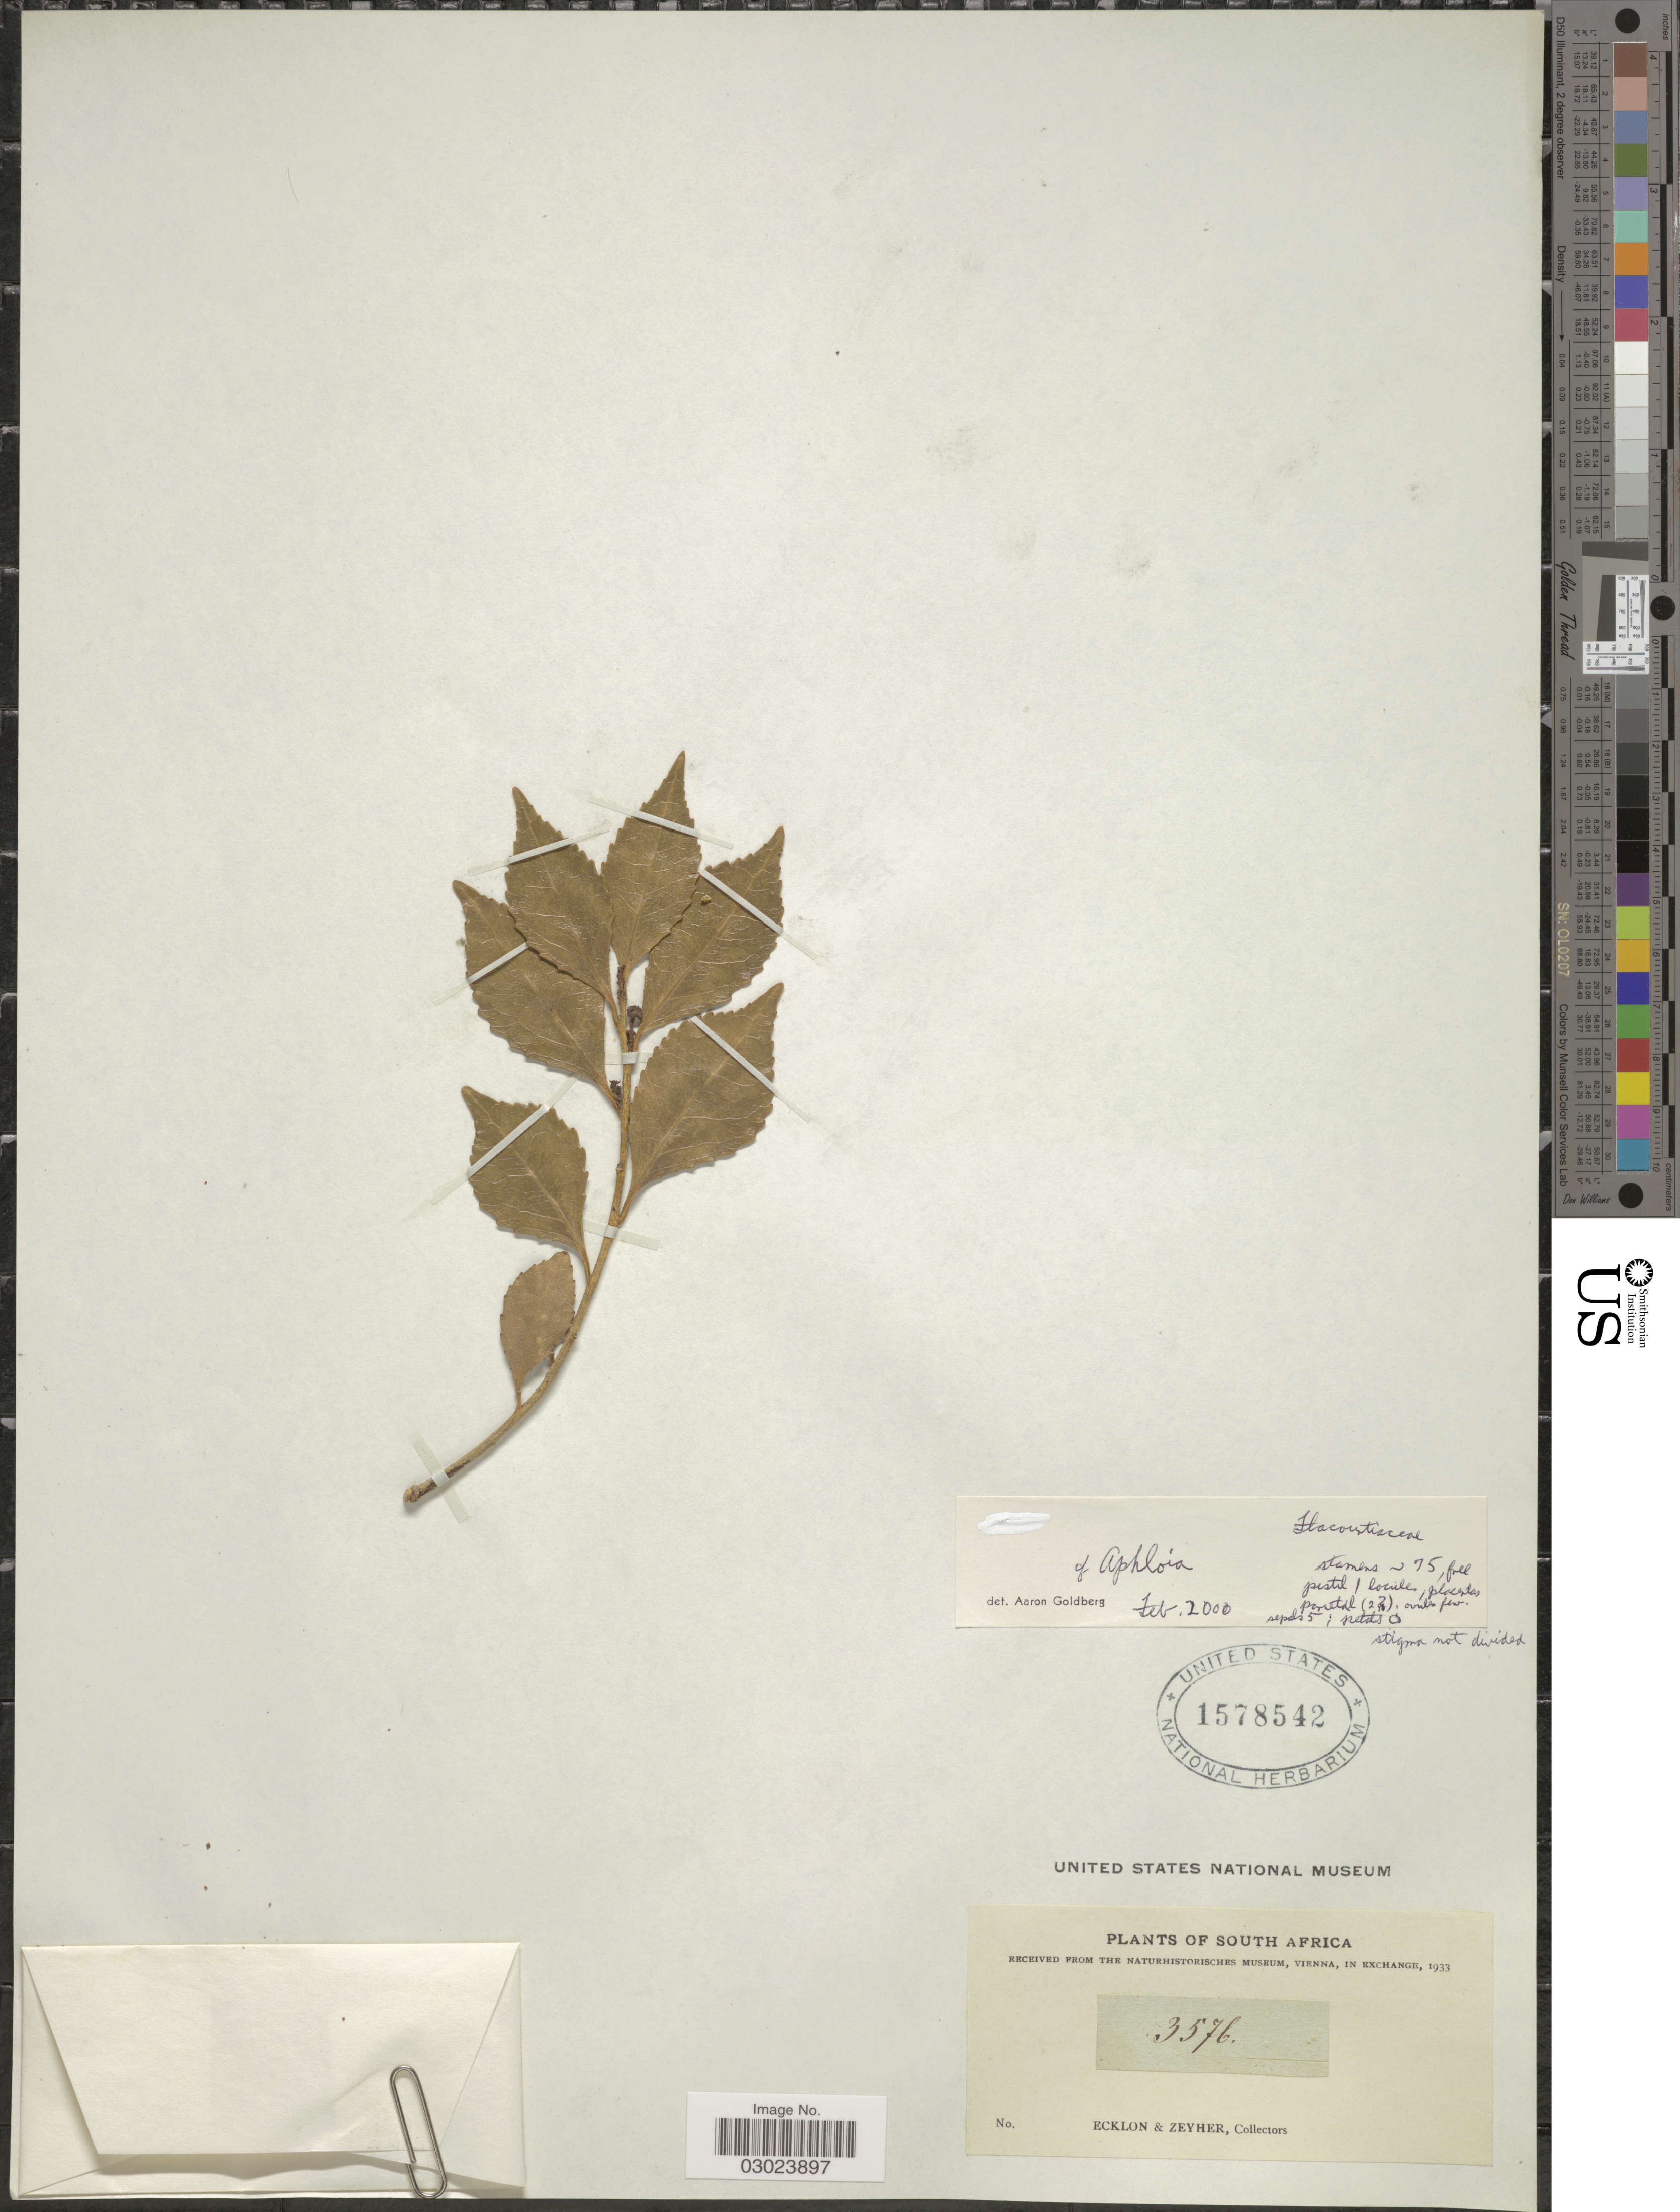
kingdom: Plantae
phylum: Tracheophyta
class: Magnoliopsida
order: Crossosomatales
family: Aphloiaceae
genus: Aphloia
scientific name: Aphloia sp.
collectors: -. Ecklon & -. Zeyher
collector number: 3576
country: South Africa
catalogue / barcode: US 1578542